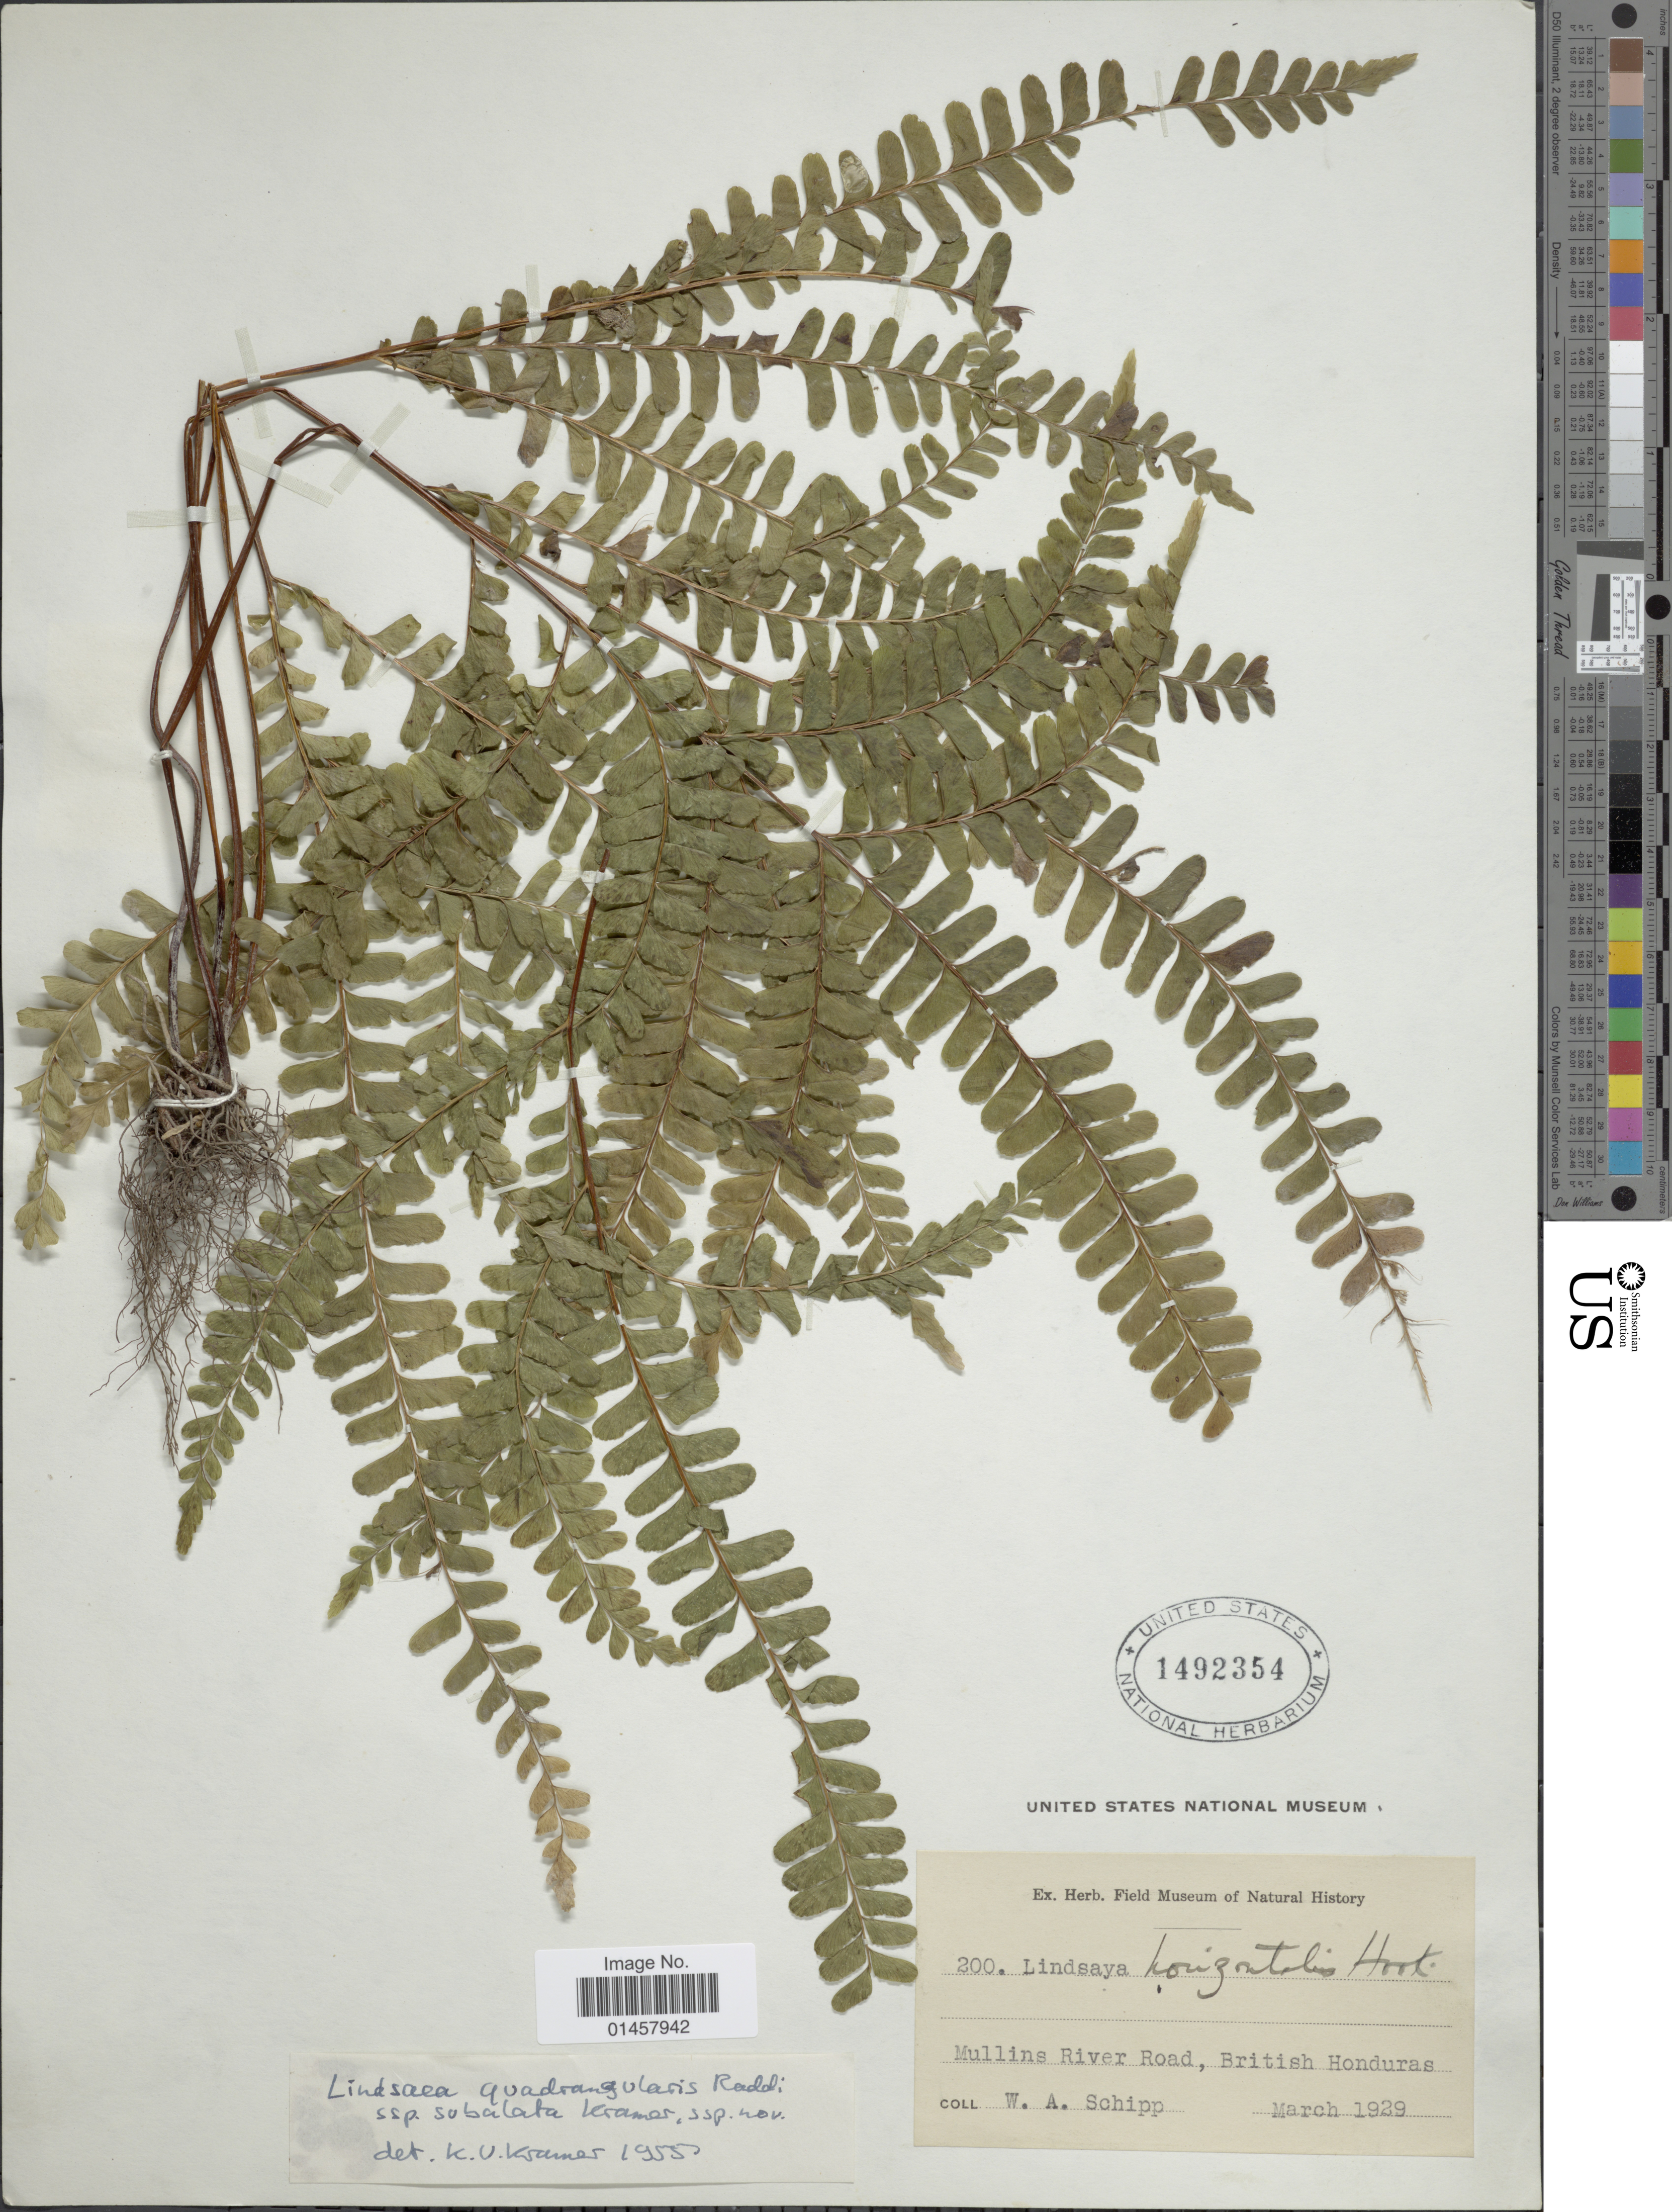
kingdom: Plantae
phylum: Tracheophyta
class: Polypodiopsida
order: Polypodiales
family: Lindsaeaceae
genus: Lindsaea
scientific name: Lindsaea quadrangularis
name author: Raddi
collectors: W. Schipp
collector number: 200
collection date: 1929-03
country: Belize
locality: Mullins River Road, British Honduras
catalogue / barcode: US 1492354